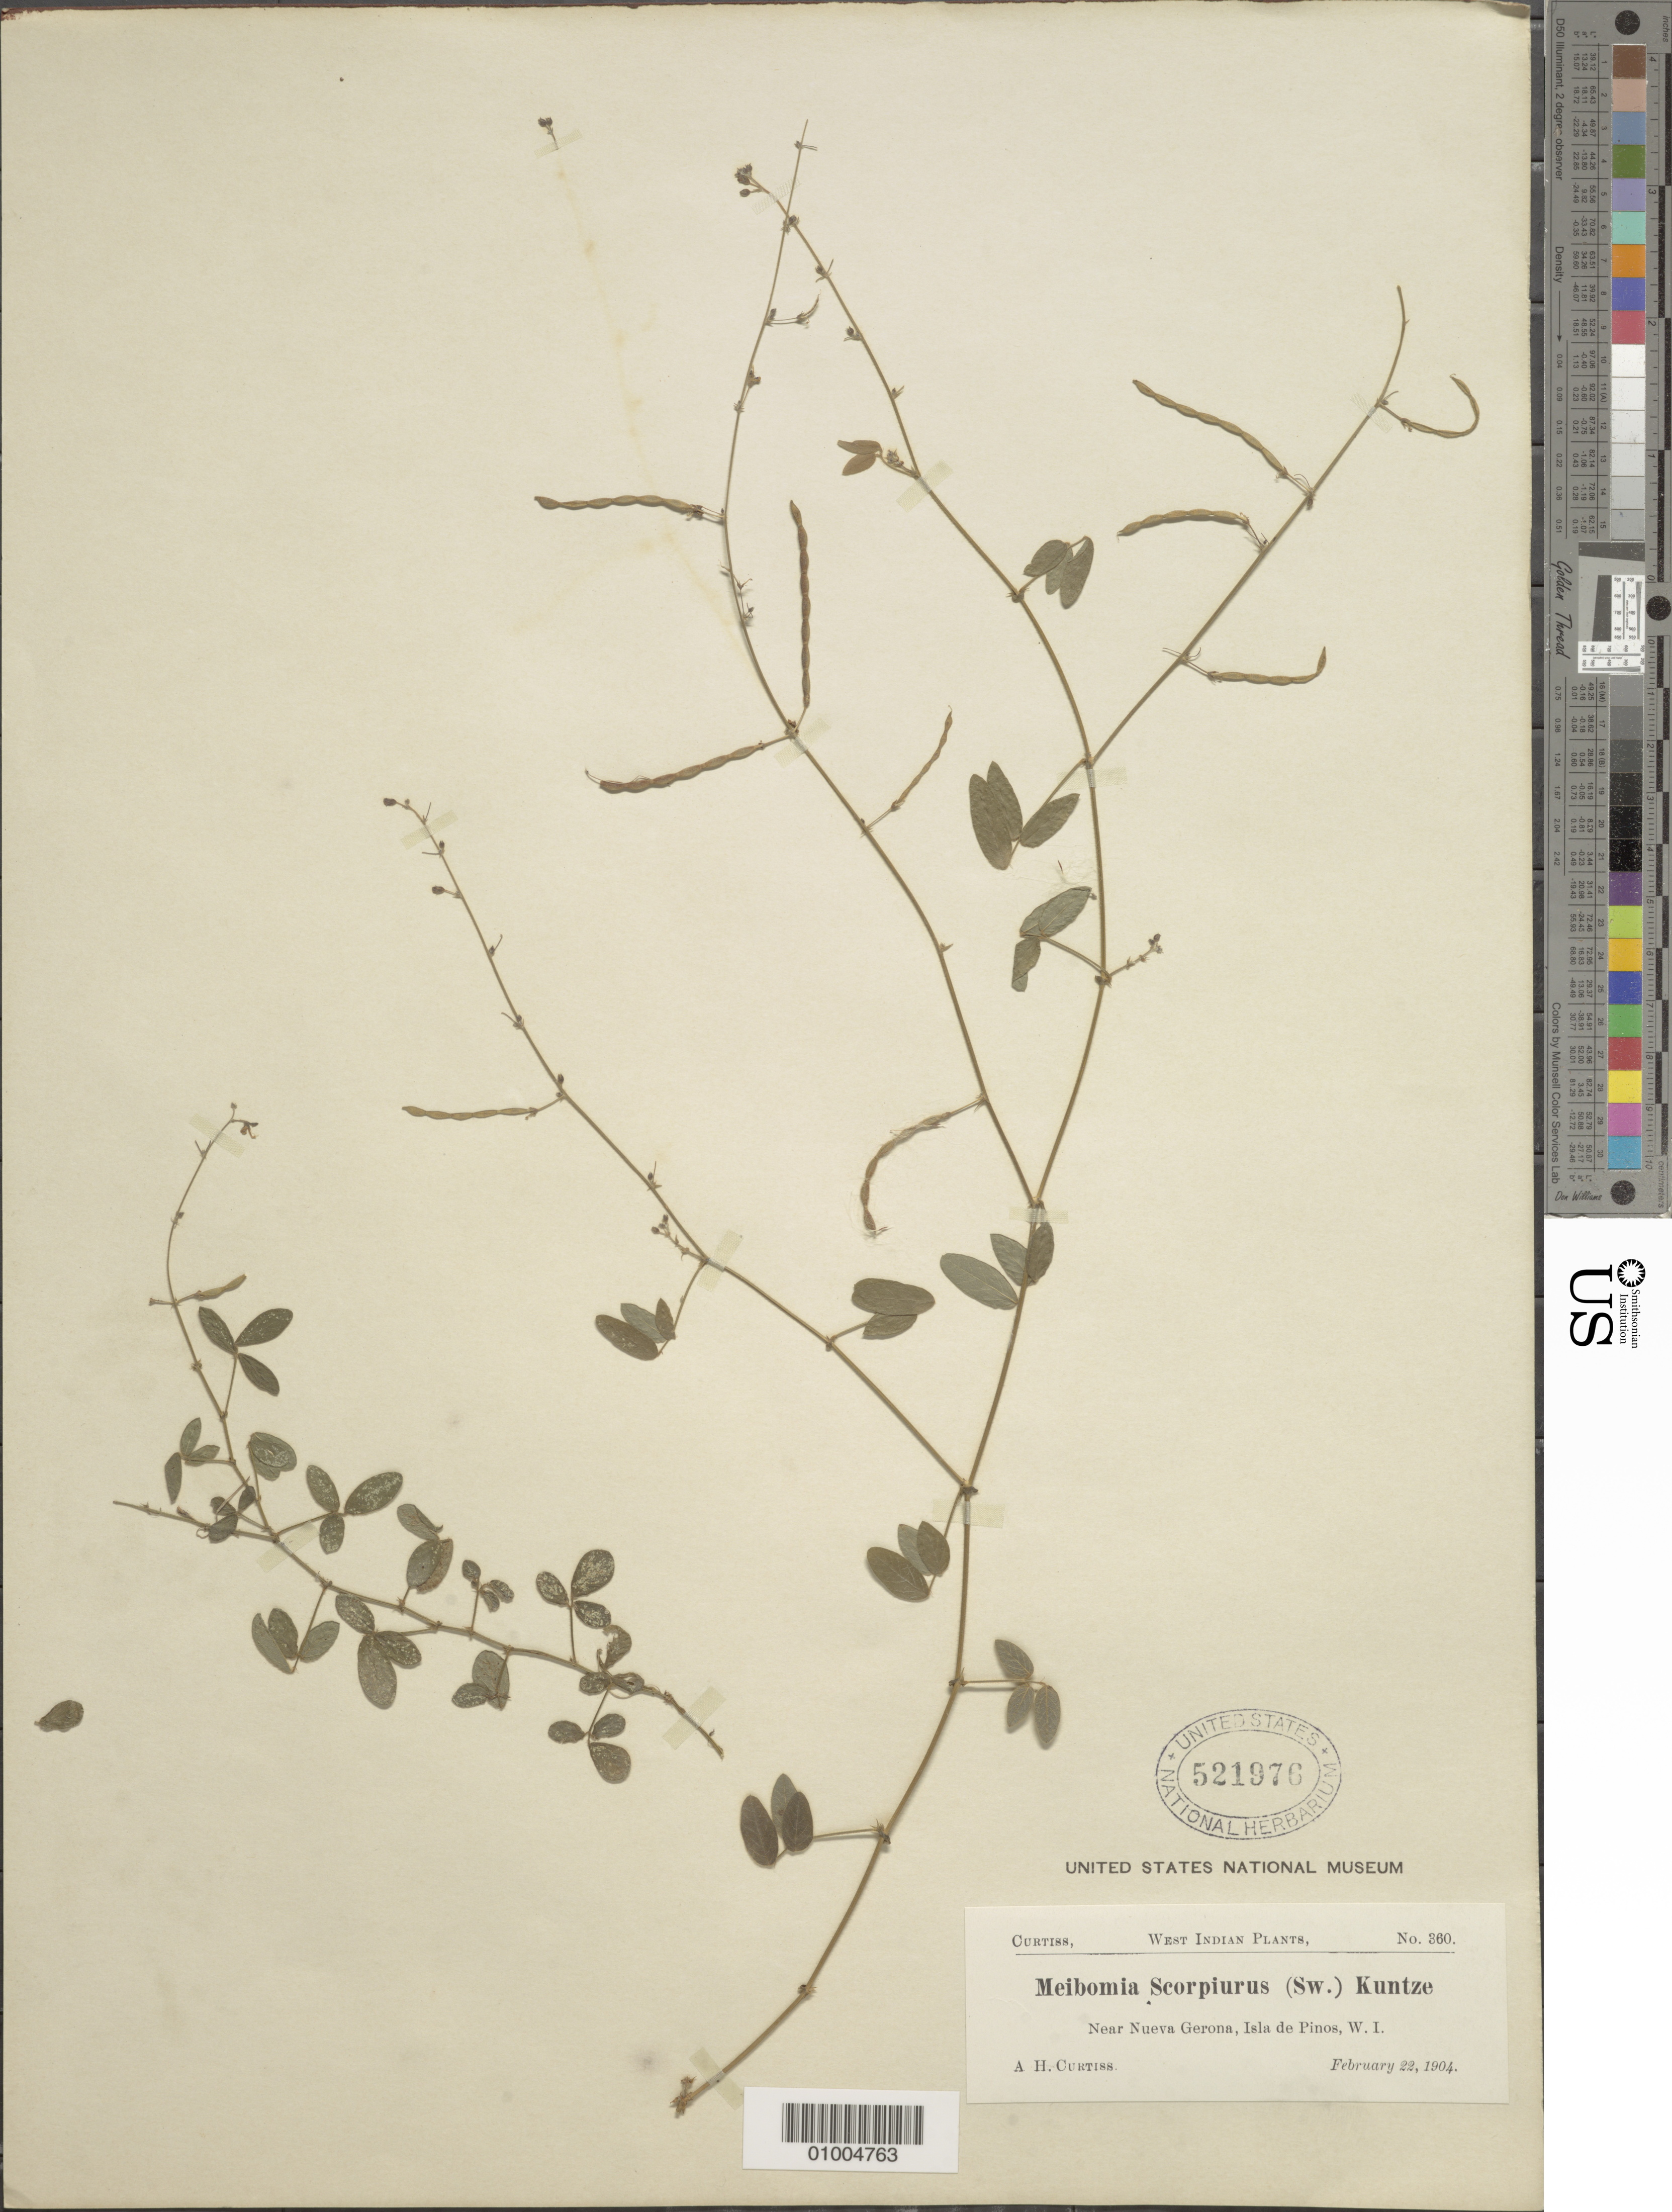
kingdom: Plantae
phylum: Tracheophyta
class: Magnoliopsida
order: Fabales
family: Fabaceae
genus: Desmodium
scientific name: Desmodium scorpiurus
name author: (Sw.) Desv. ex DC.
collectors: A. H. Curtiss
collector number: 360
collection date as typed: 22 Feb 1904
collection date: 1904-02-22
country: Cuba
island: Isla de la Juventud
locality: Isle of Pines, Near Nueva Gerona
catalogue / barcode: US 521976